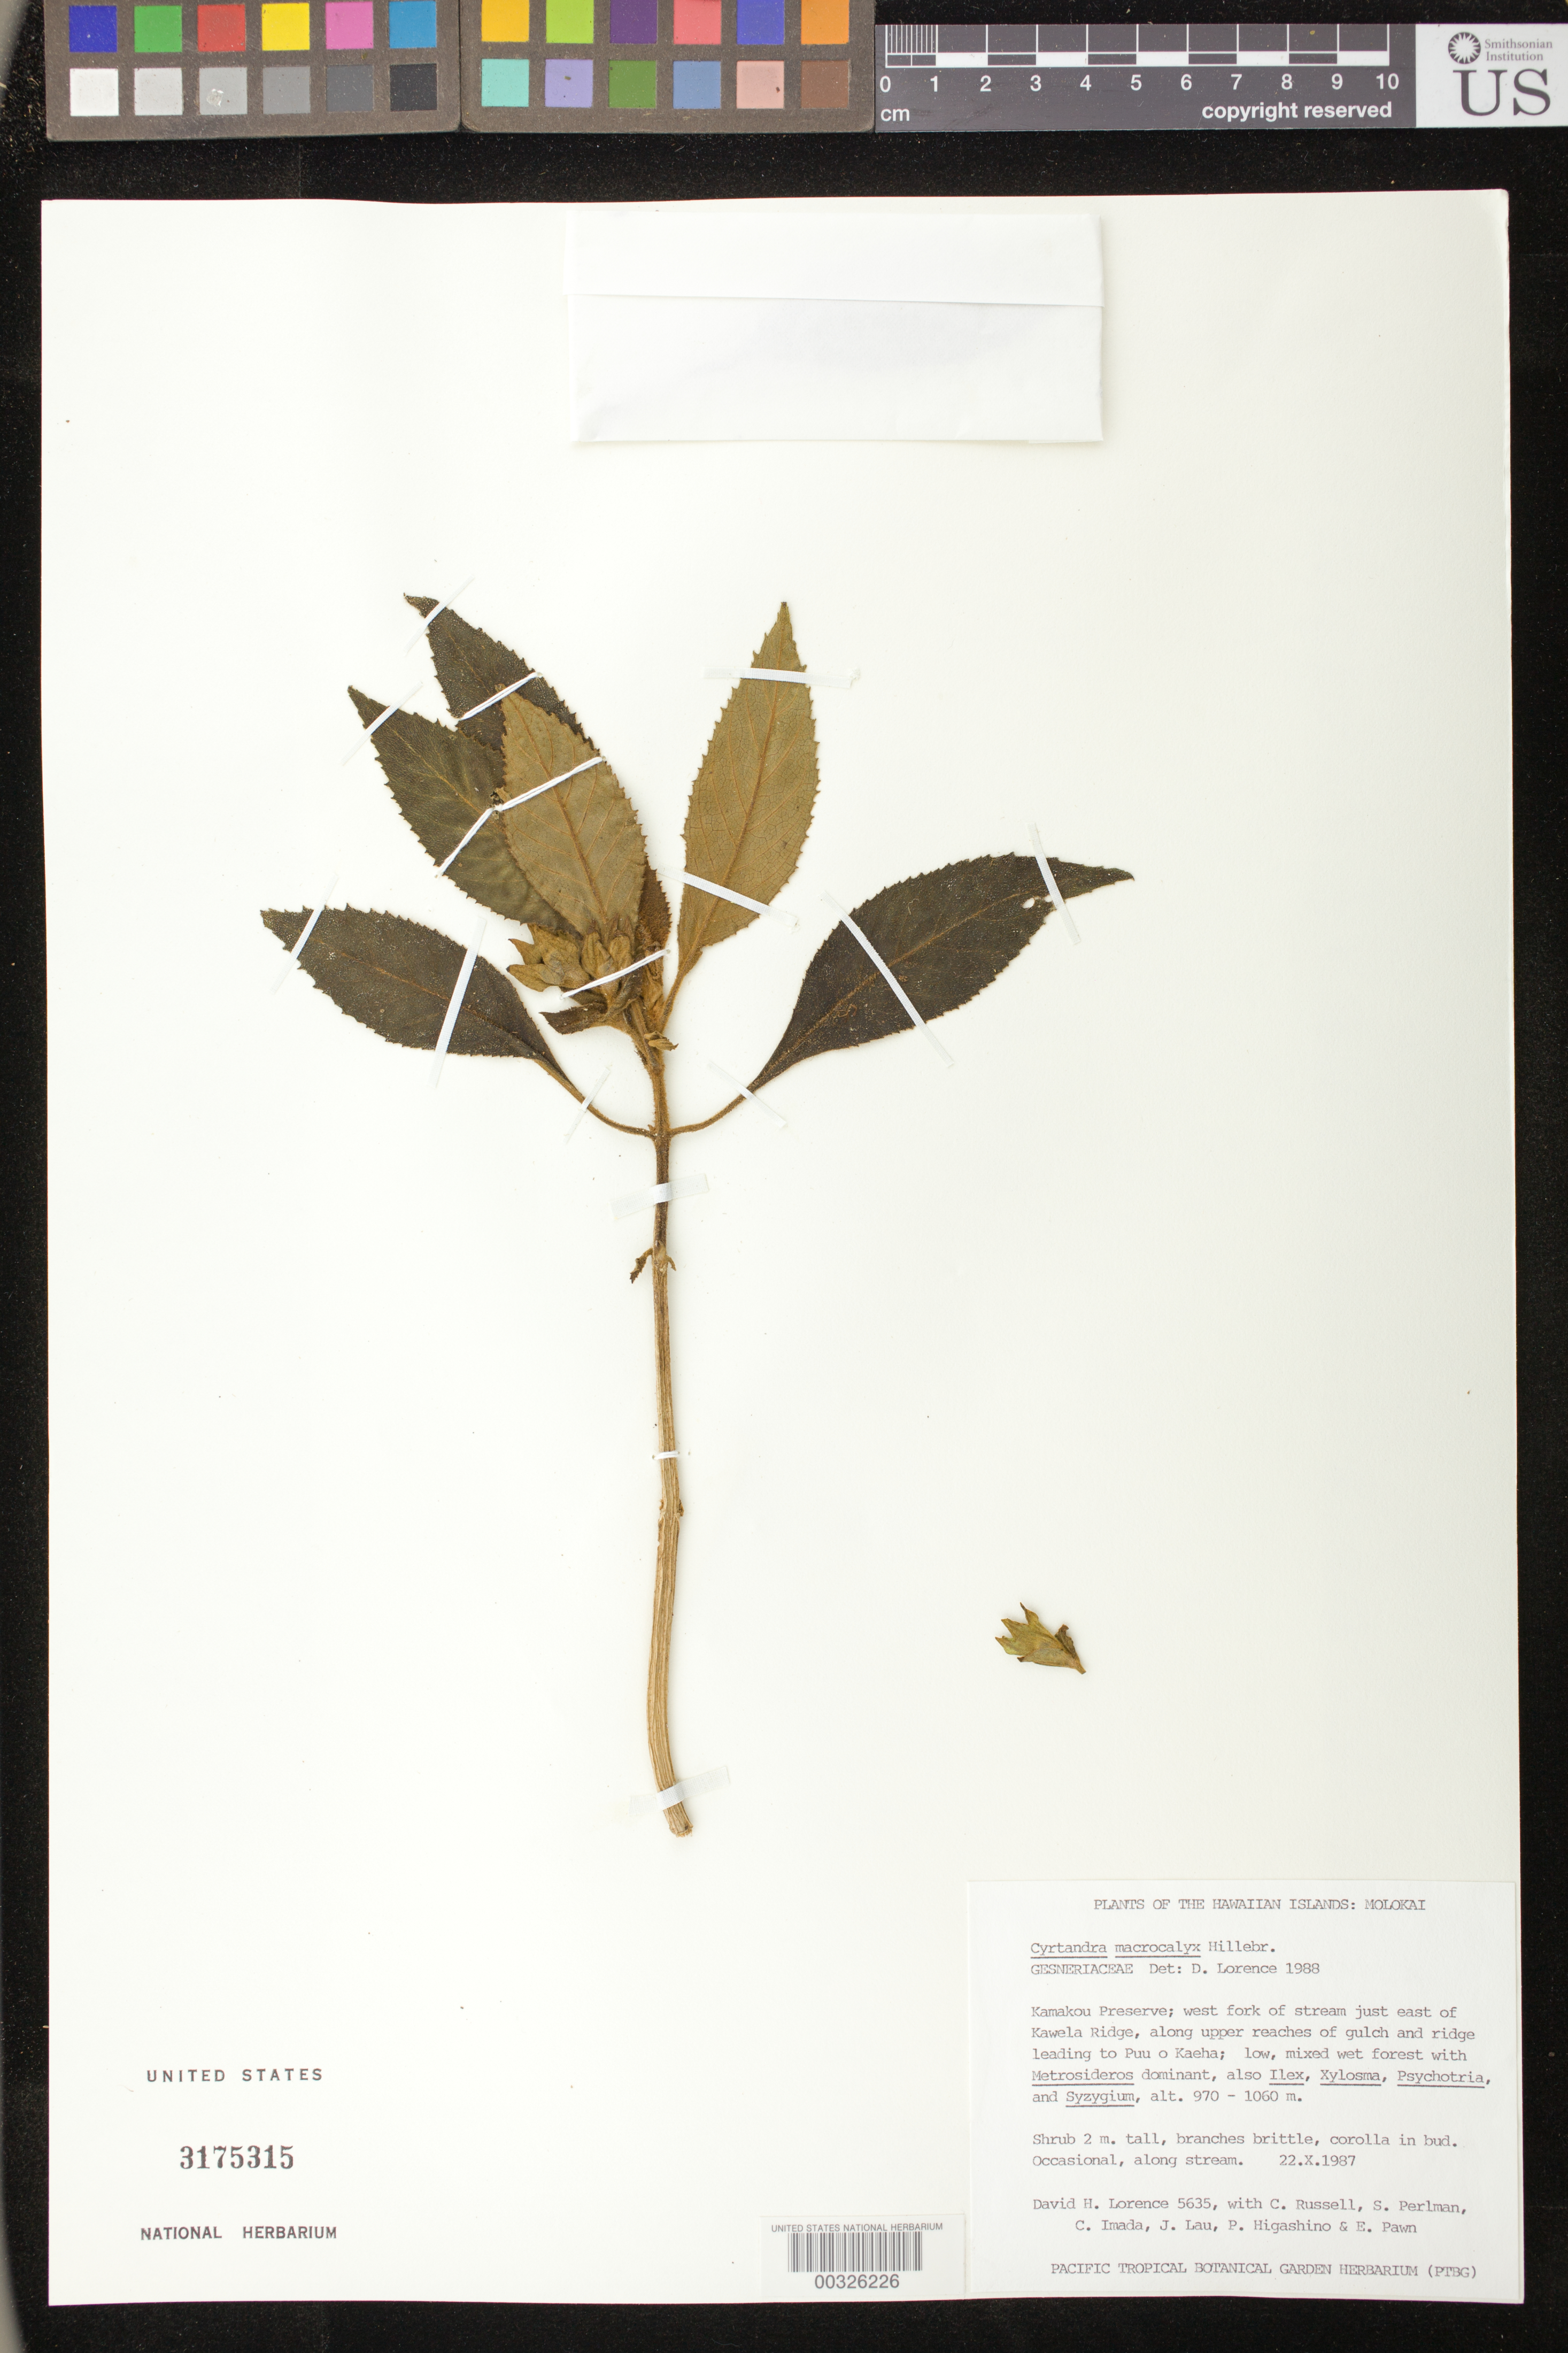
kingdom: Plantae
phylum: Tracheophyta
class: Magnoliopsida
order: Lamiales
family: Gesneriaceae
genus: Cyrtandra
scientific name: Cyrtandra macrocalyx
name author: Hillebr.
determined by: Lorence, David H., (PTBG), National Tropical Botanical Garden (UNITED STATES)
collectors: D. Lorence, C. Russell, S. P. Perlman, C. Imada, J. Lau, P. Higashino & E. Pawn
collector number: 5635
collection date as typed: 22 Oct 1987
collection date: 1987-10-22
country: United States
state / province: Hawaii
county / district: Maui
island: Moloka'i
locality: Maui Co., Kamakou preserve, w fork of stream just e of kawela ridge, along upper reaches of gulch and ridge leading to puu o kaeha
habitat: Low, mixed wet forest ...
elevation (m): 970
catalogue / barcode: US 3175315